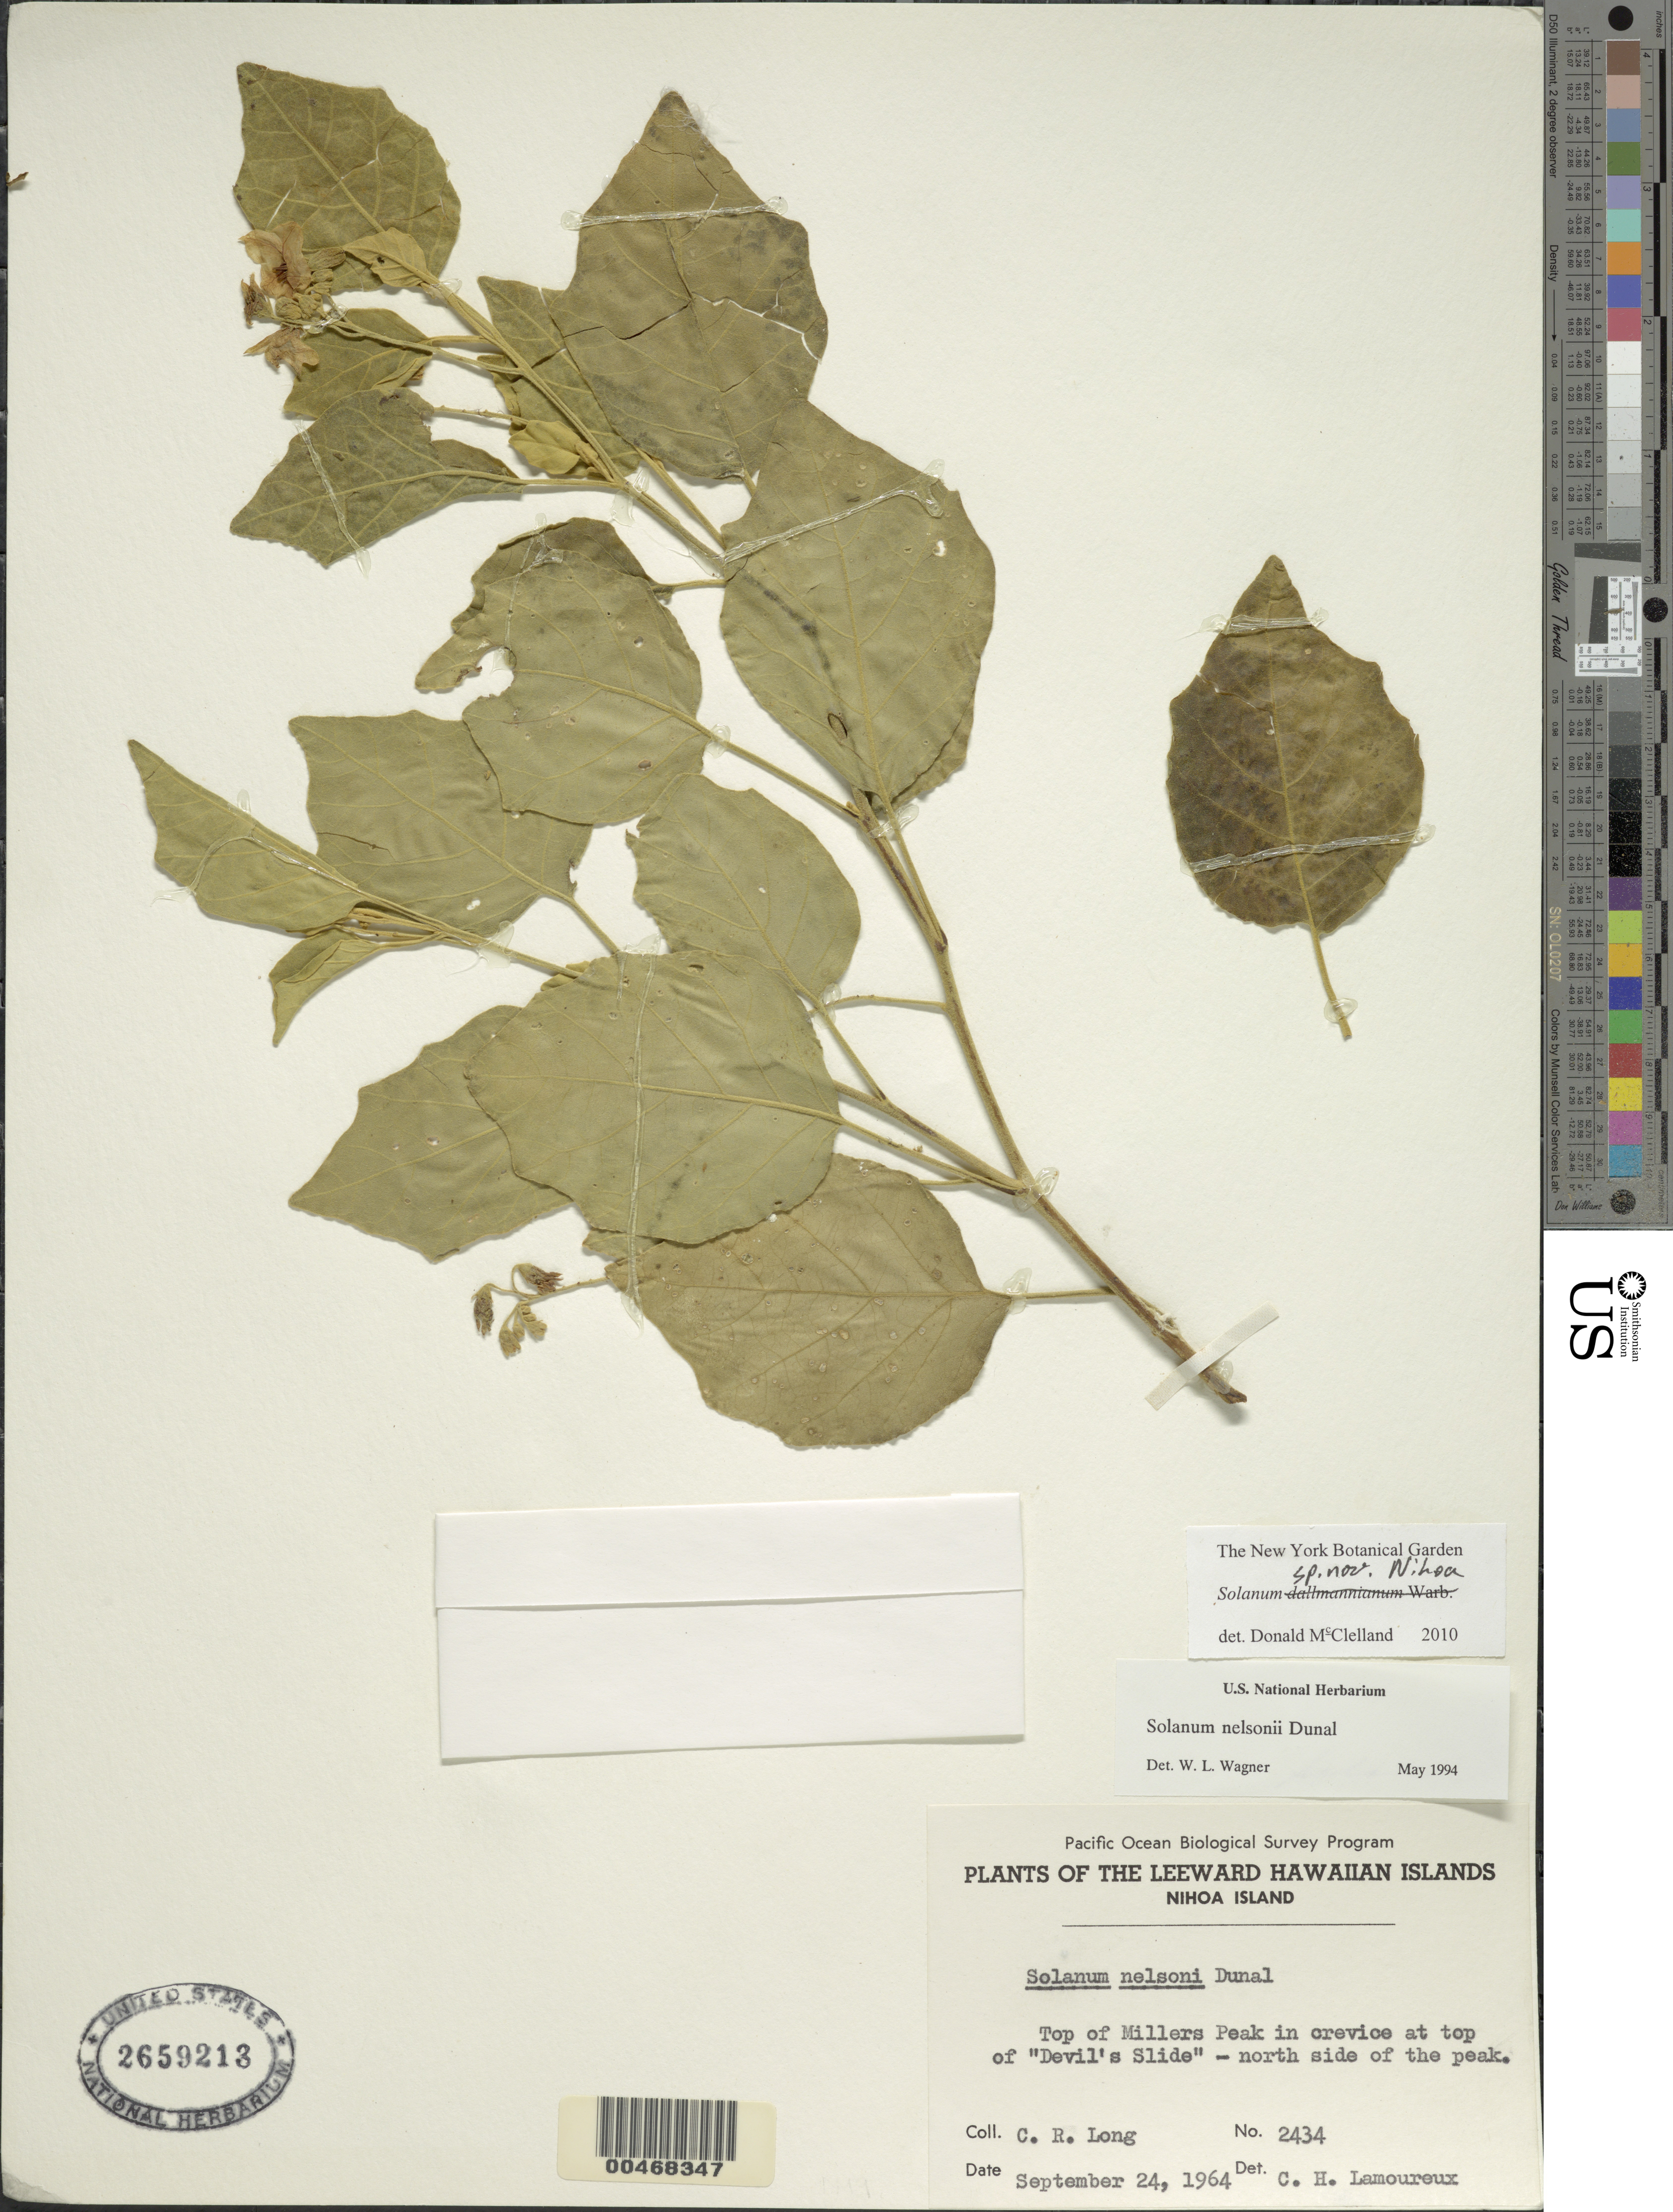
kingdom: Plantae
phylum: Tracheophyta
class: Magnoliopsida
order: Solanales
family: Solanaceae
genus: Solanum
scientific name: Solanum caumii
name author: (F. Br.) D. McClelland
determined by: Knapp, S. D.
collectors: C. Long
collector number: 2434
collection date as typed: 24 Sep 1964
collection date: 1964-09-24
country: United States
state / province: Hawaii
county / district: Honolulu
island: Nihoa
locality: Top of Millers Peak, N side of Peak, top of Devils Slide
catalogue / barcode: US 2659213